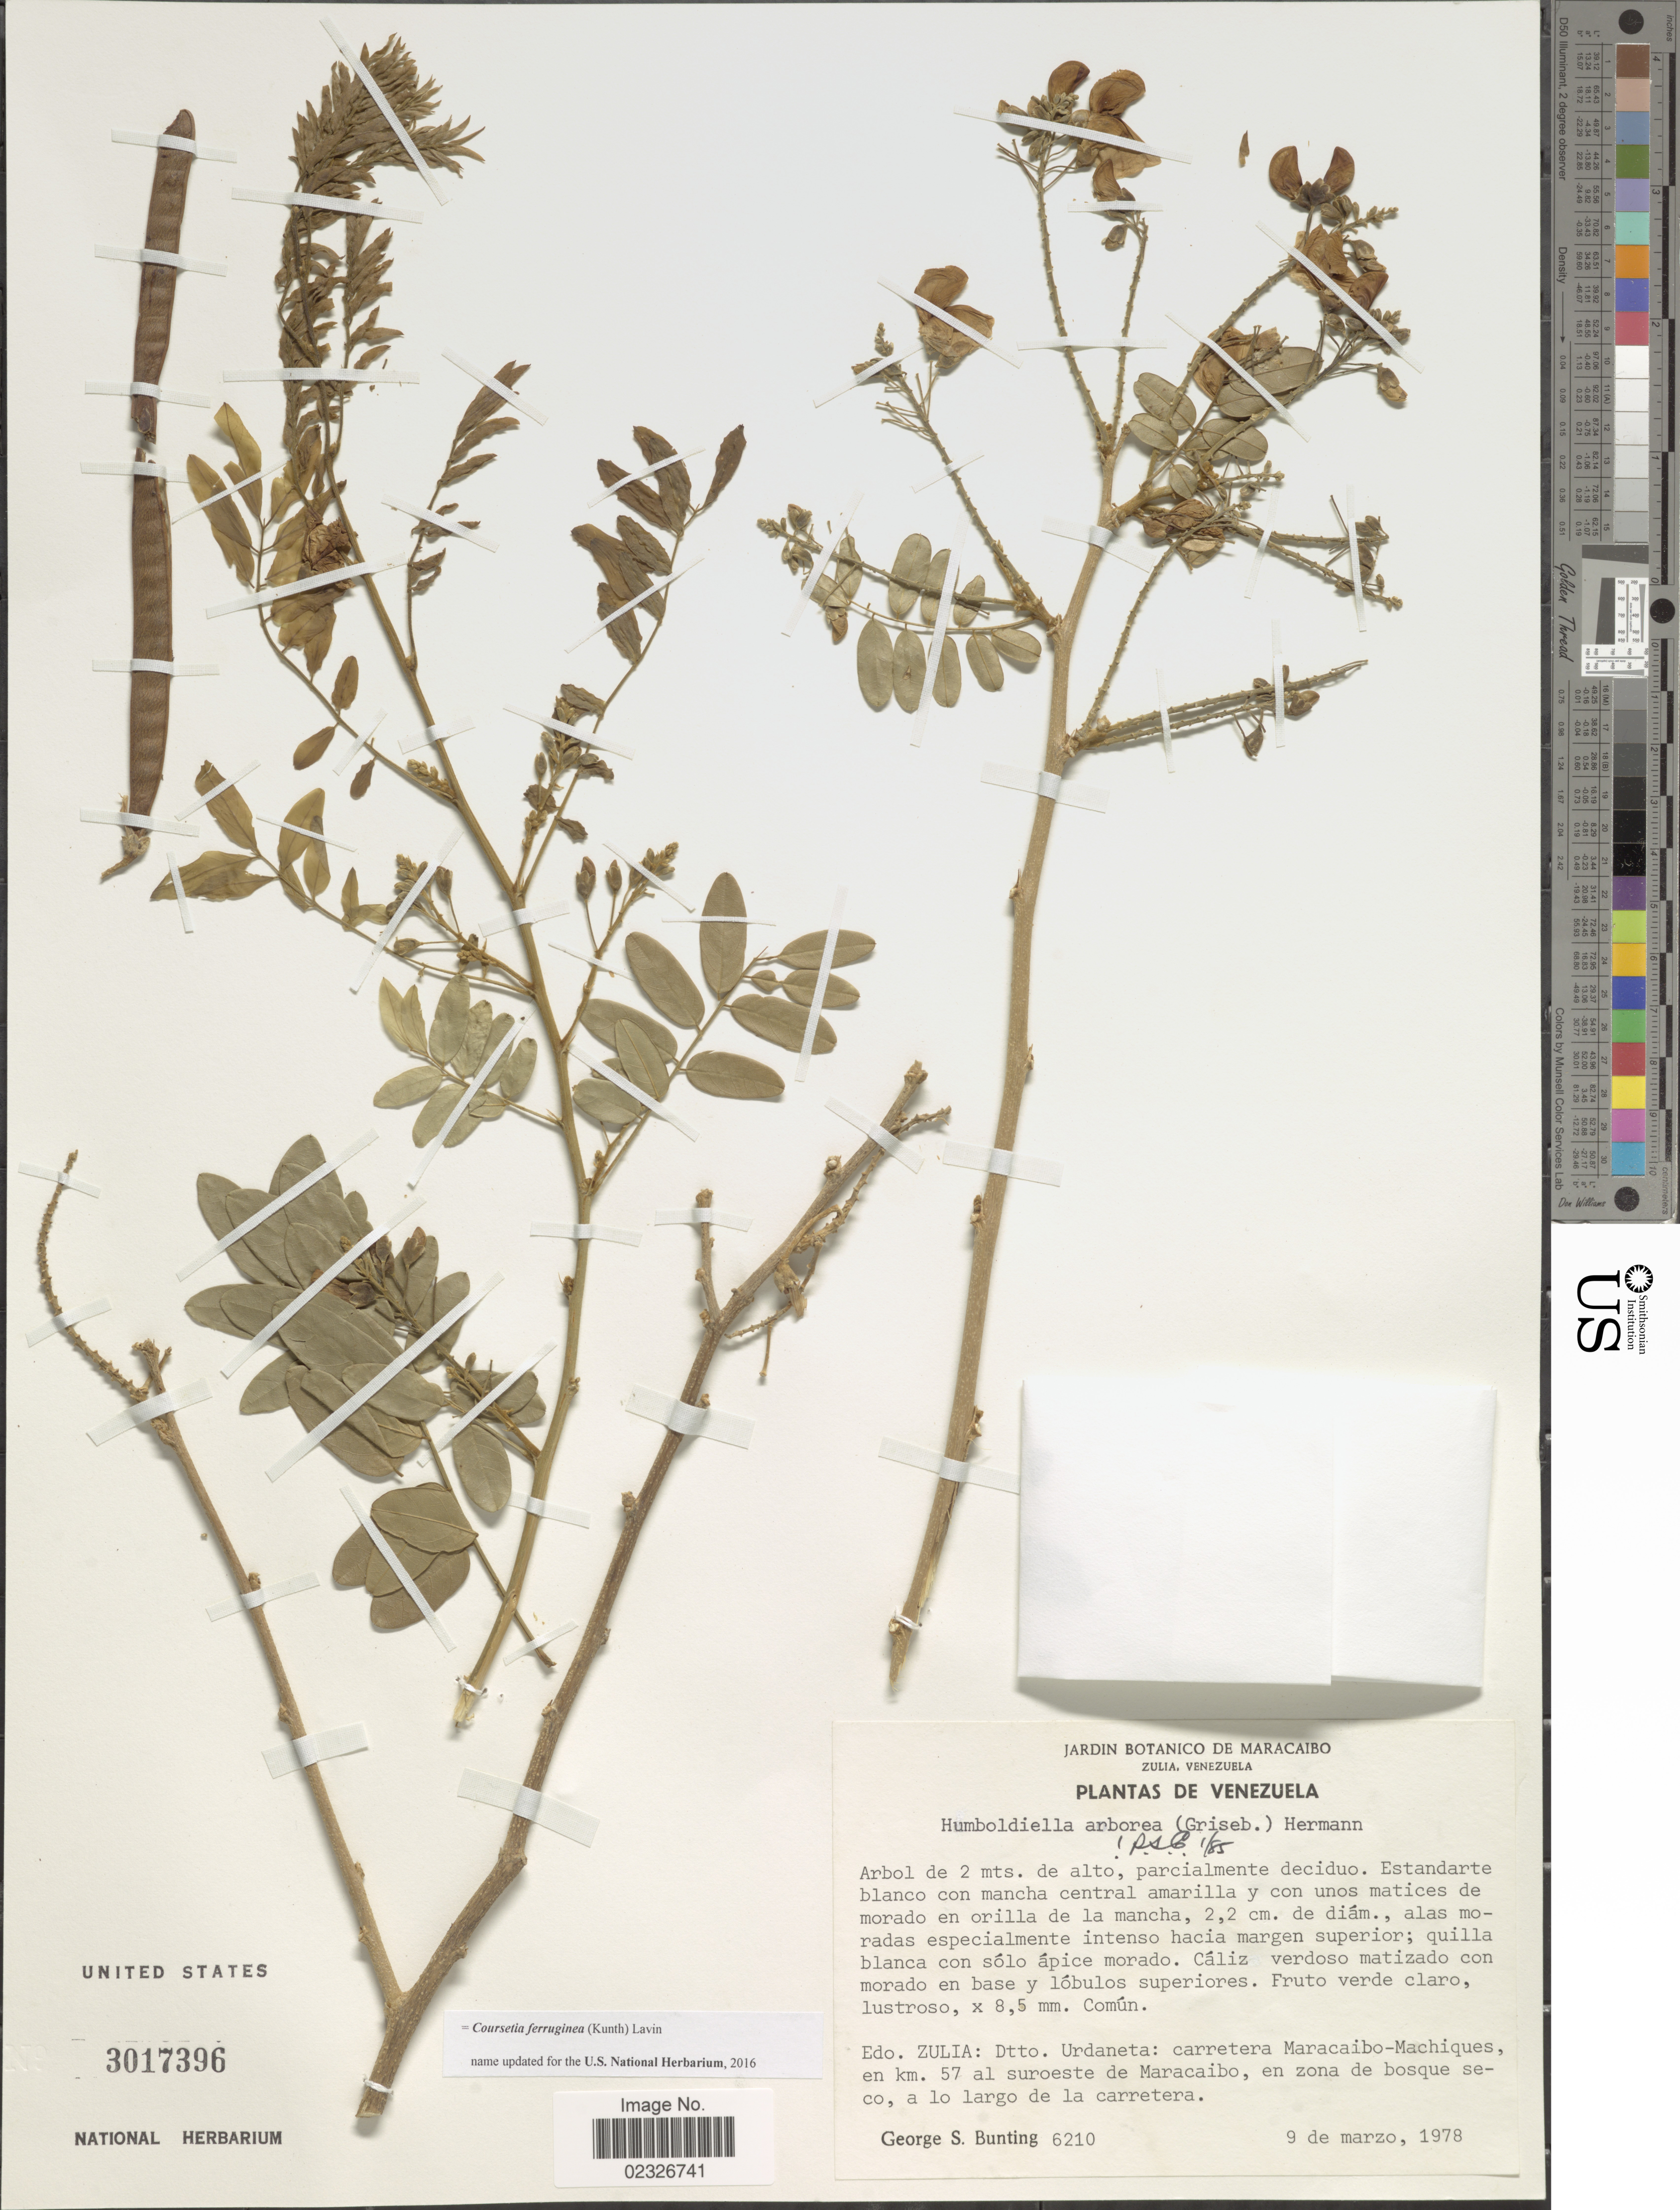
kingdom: Plantae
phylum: Tracheophyta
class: Magnoliopsida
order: Fabales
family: Fabaceae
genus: Coursetia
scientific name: Coursetia ferruginea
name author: (Kunth) Lavin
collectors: G. S. Bunting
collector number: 6210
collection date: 1978-03-09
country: Venezuela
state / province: Zulia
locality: Edo. Zulia: Dtto. Urdaneta: carretera Maracaibo-Machiques, en km. 57 al suroeste de Maracaibo, en zona de bosque seco, a lo largo de la carretera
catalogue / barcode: US 3017396